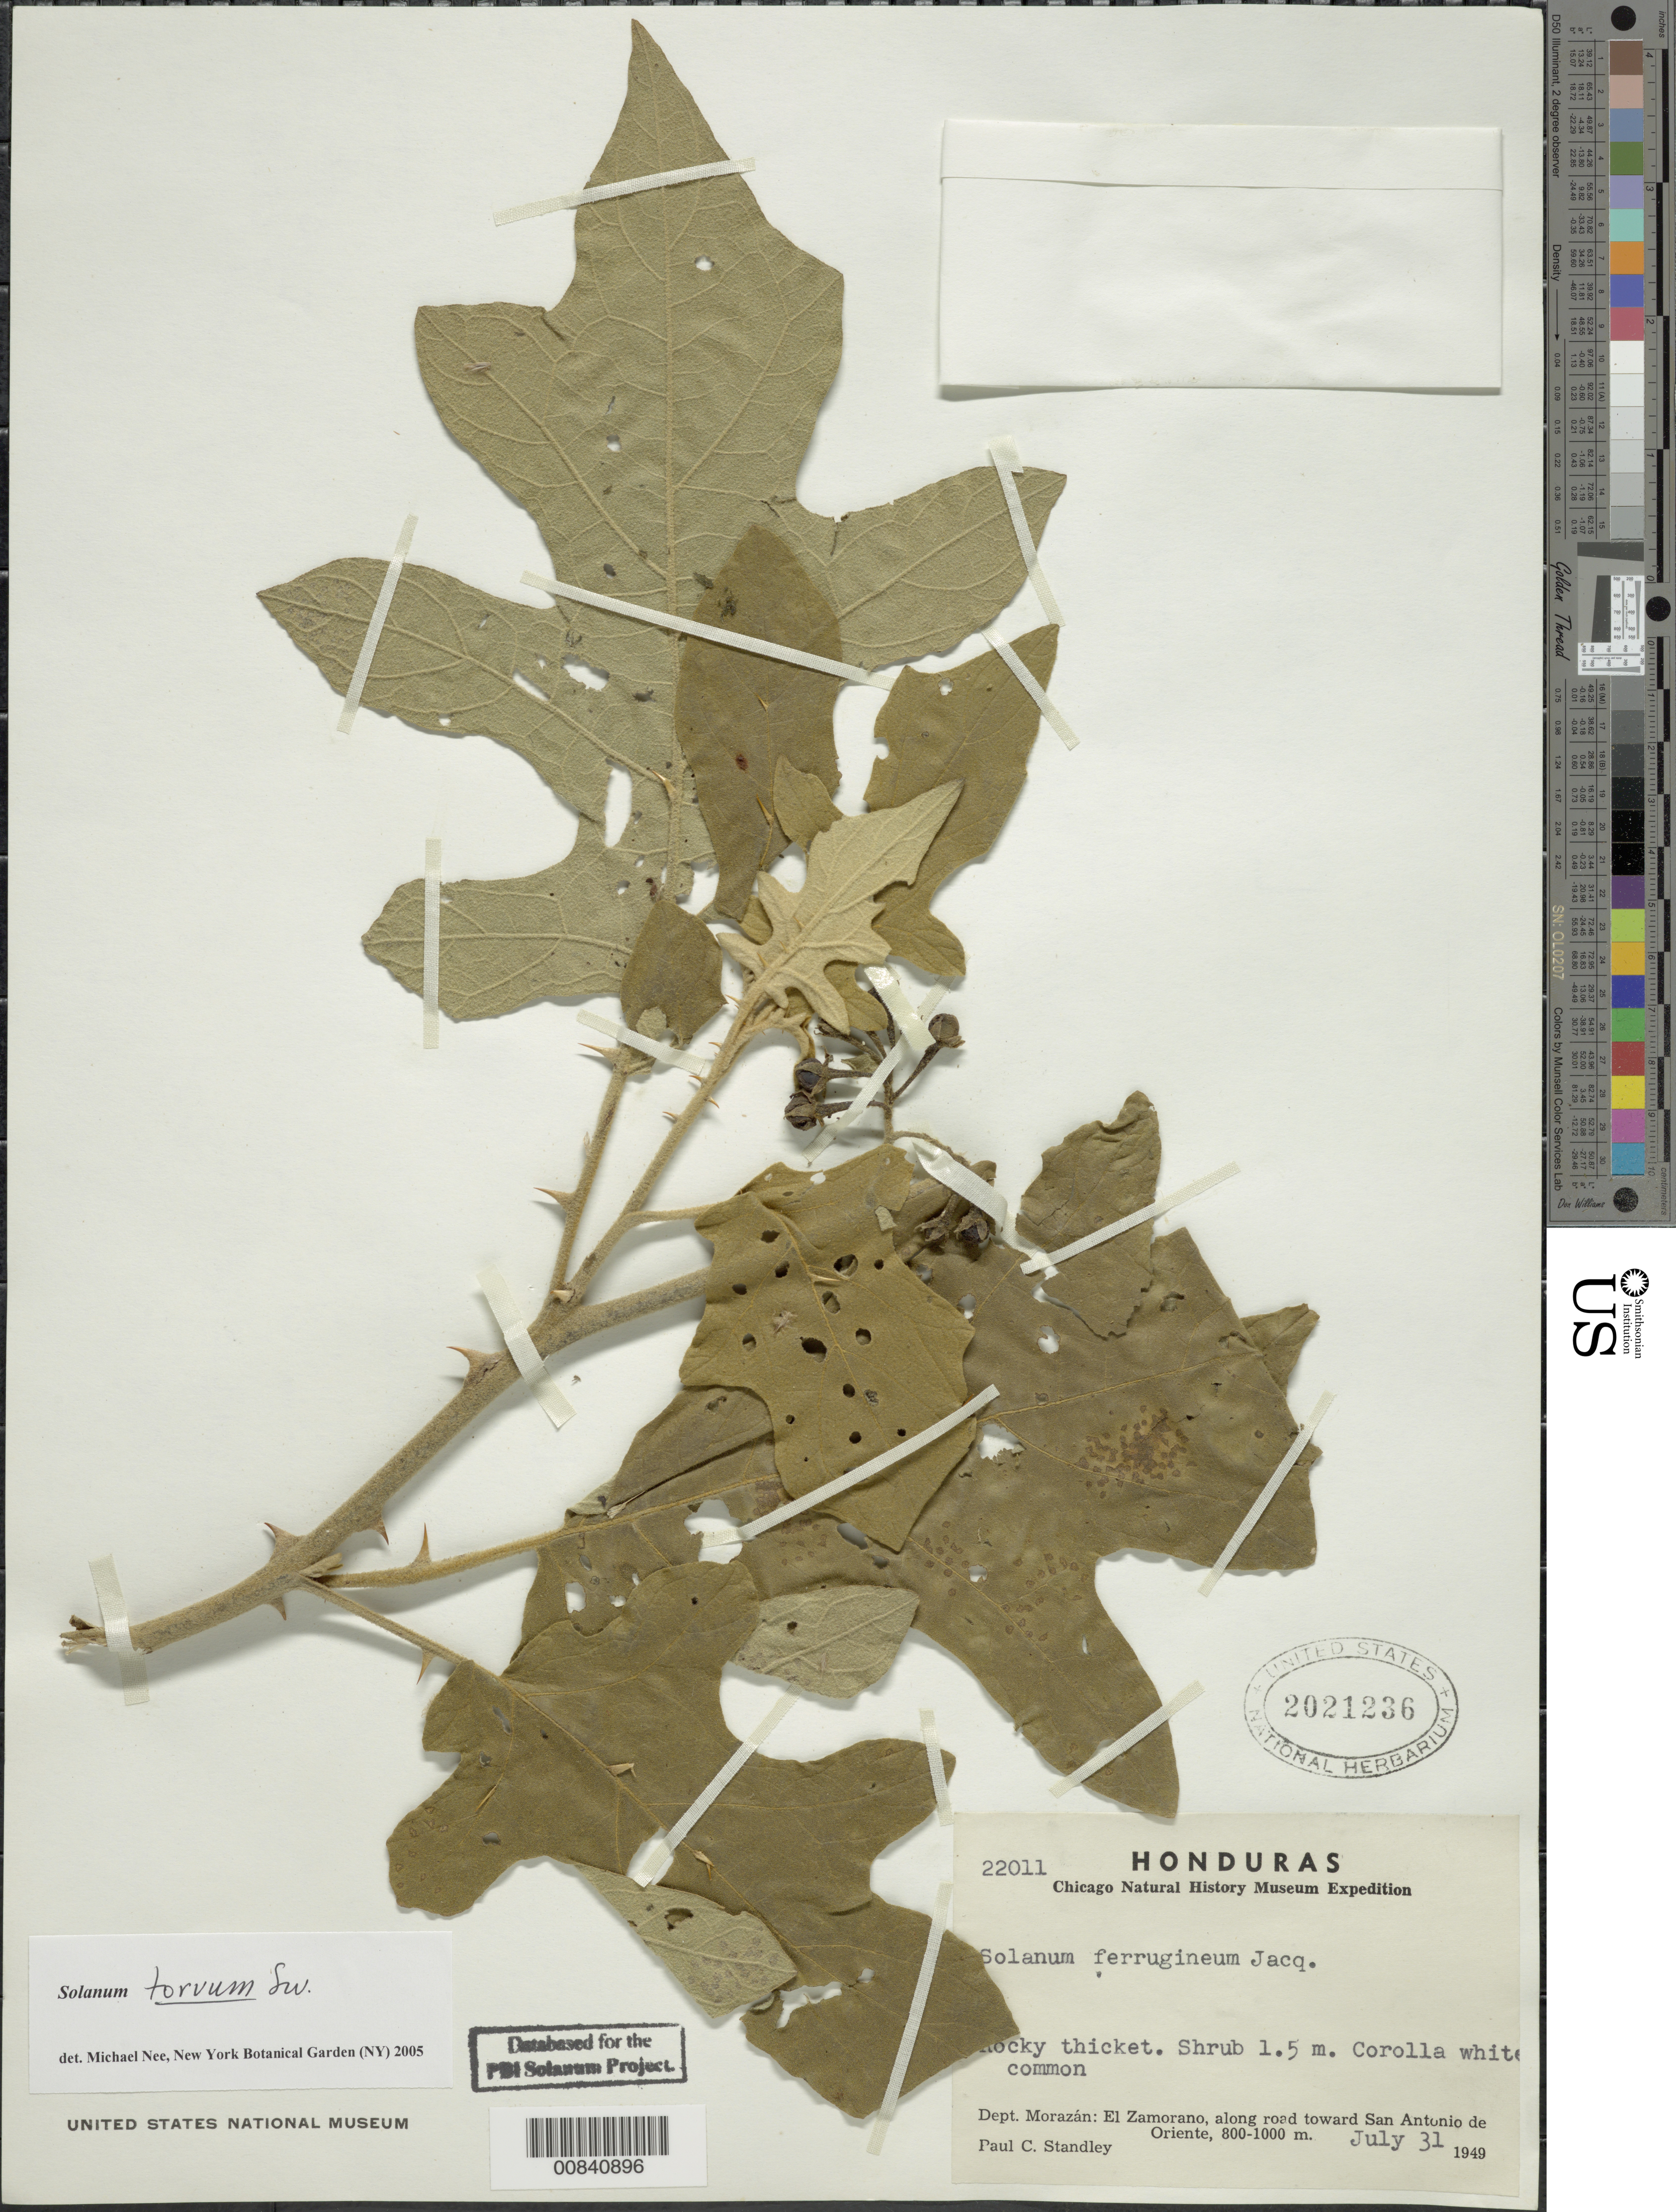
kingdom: Plantae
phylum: Tracheophyta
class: Magnoliopsida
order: Solanales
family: Solanaceae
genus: Solanum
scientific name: Solanum torvum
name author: Sw.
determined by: Nee, Michael H.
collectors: P. C. Standley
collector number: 22011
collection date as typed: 31 Jul 1949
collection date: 1949-07-31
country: Honduras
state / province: Fco. Morazán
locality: El Zamorano, along road toward San Antonio de Oriente.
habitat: Rocky thicket.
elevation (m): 800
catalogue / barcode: US 2021236